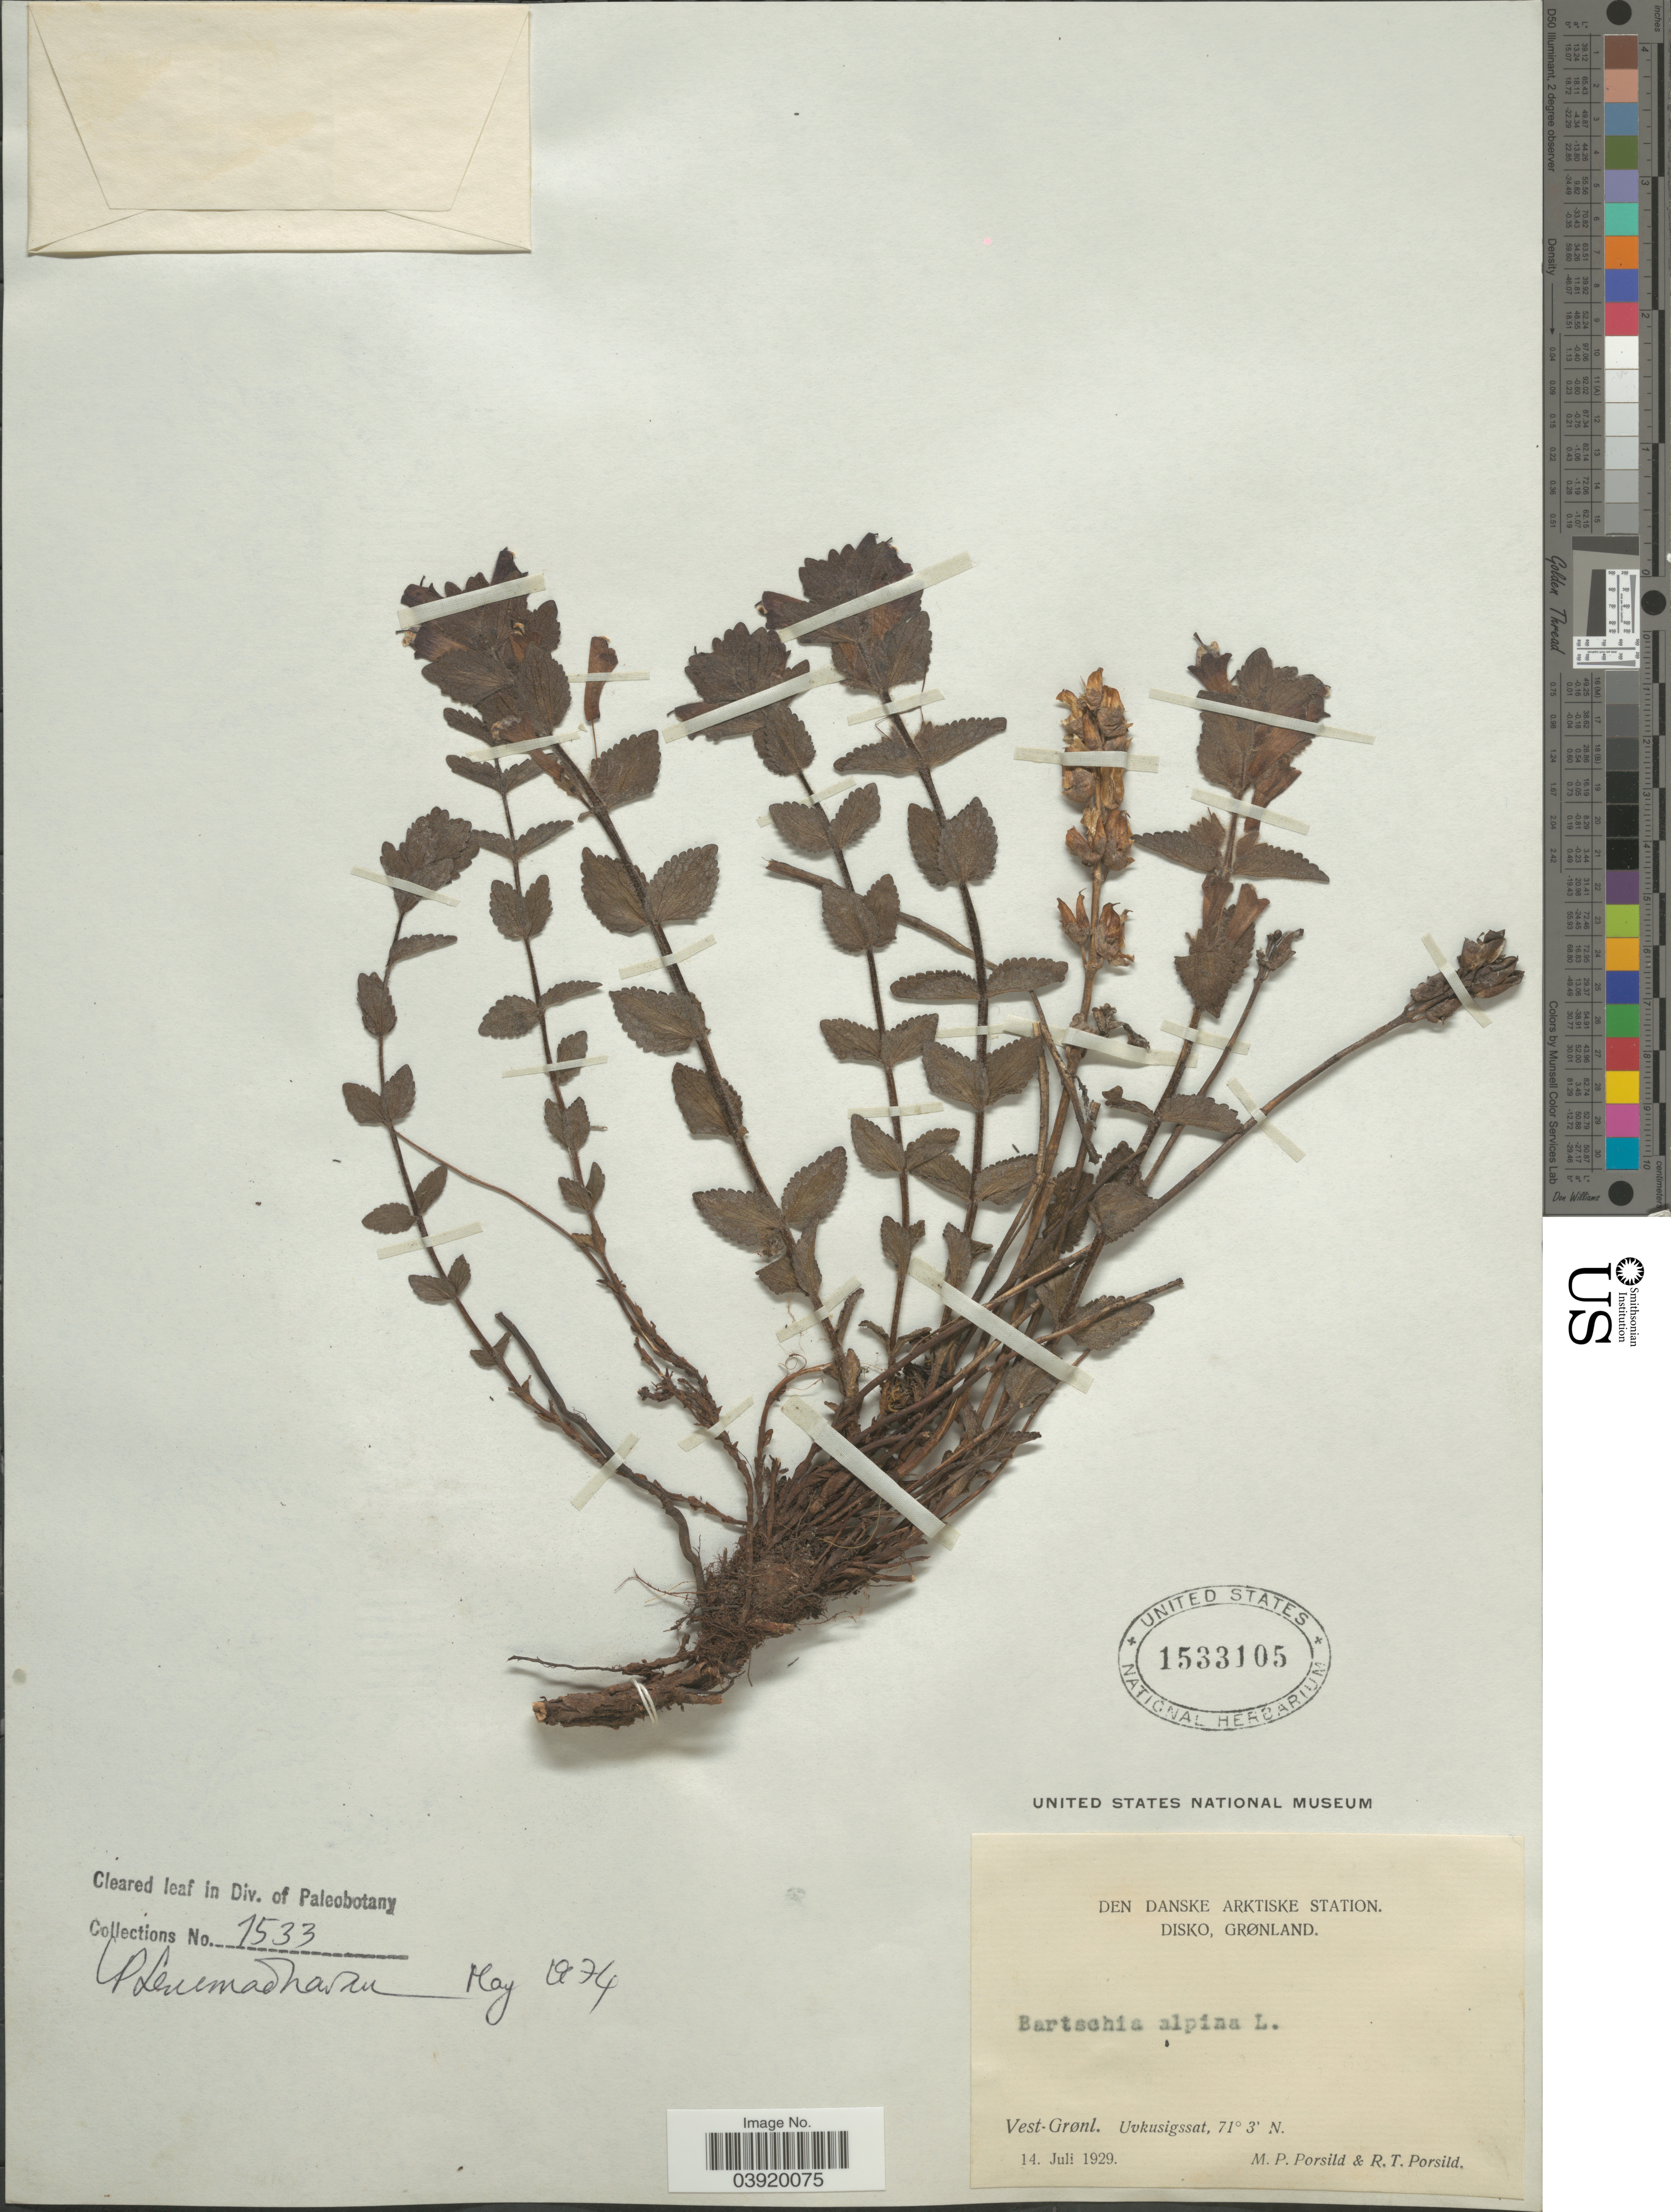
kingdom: Plantae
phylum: Tracheophyta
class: Magnoliopsida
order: Lamiales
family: Orobanchaceae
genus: Bartsia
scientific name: Bartsia alpina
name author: L.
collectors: M. P. Porsild & R. T. Porsild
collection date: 1929-07-14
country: Greenland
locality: Den Danske Arktiske Station Disko, Grønland. Vest-Grønl. Uvkusigssat.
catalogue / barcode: US 1533105